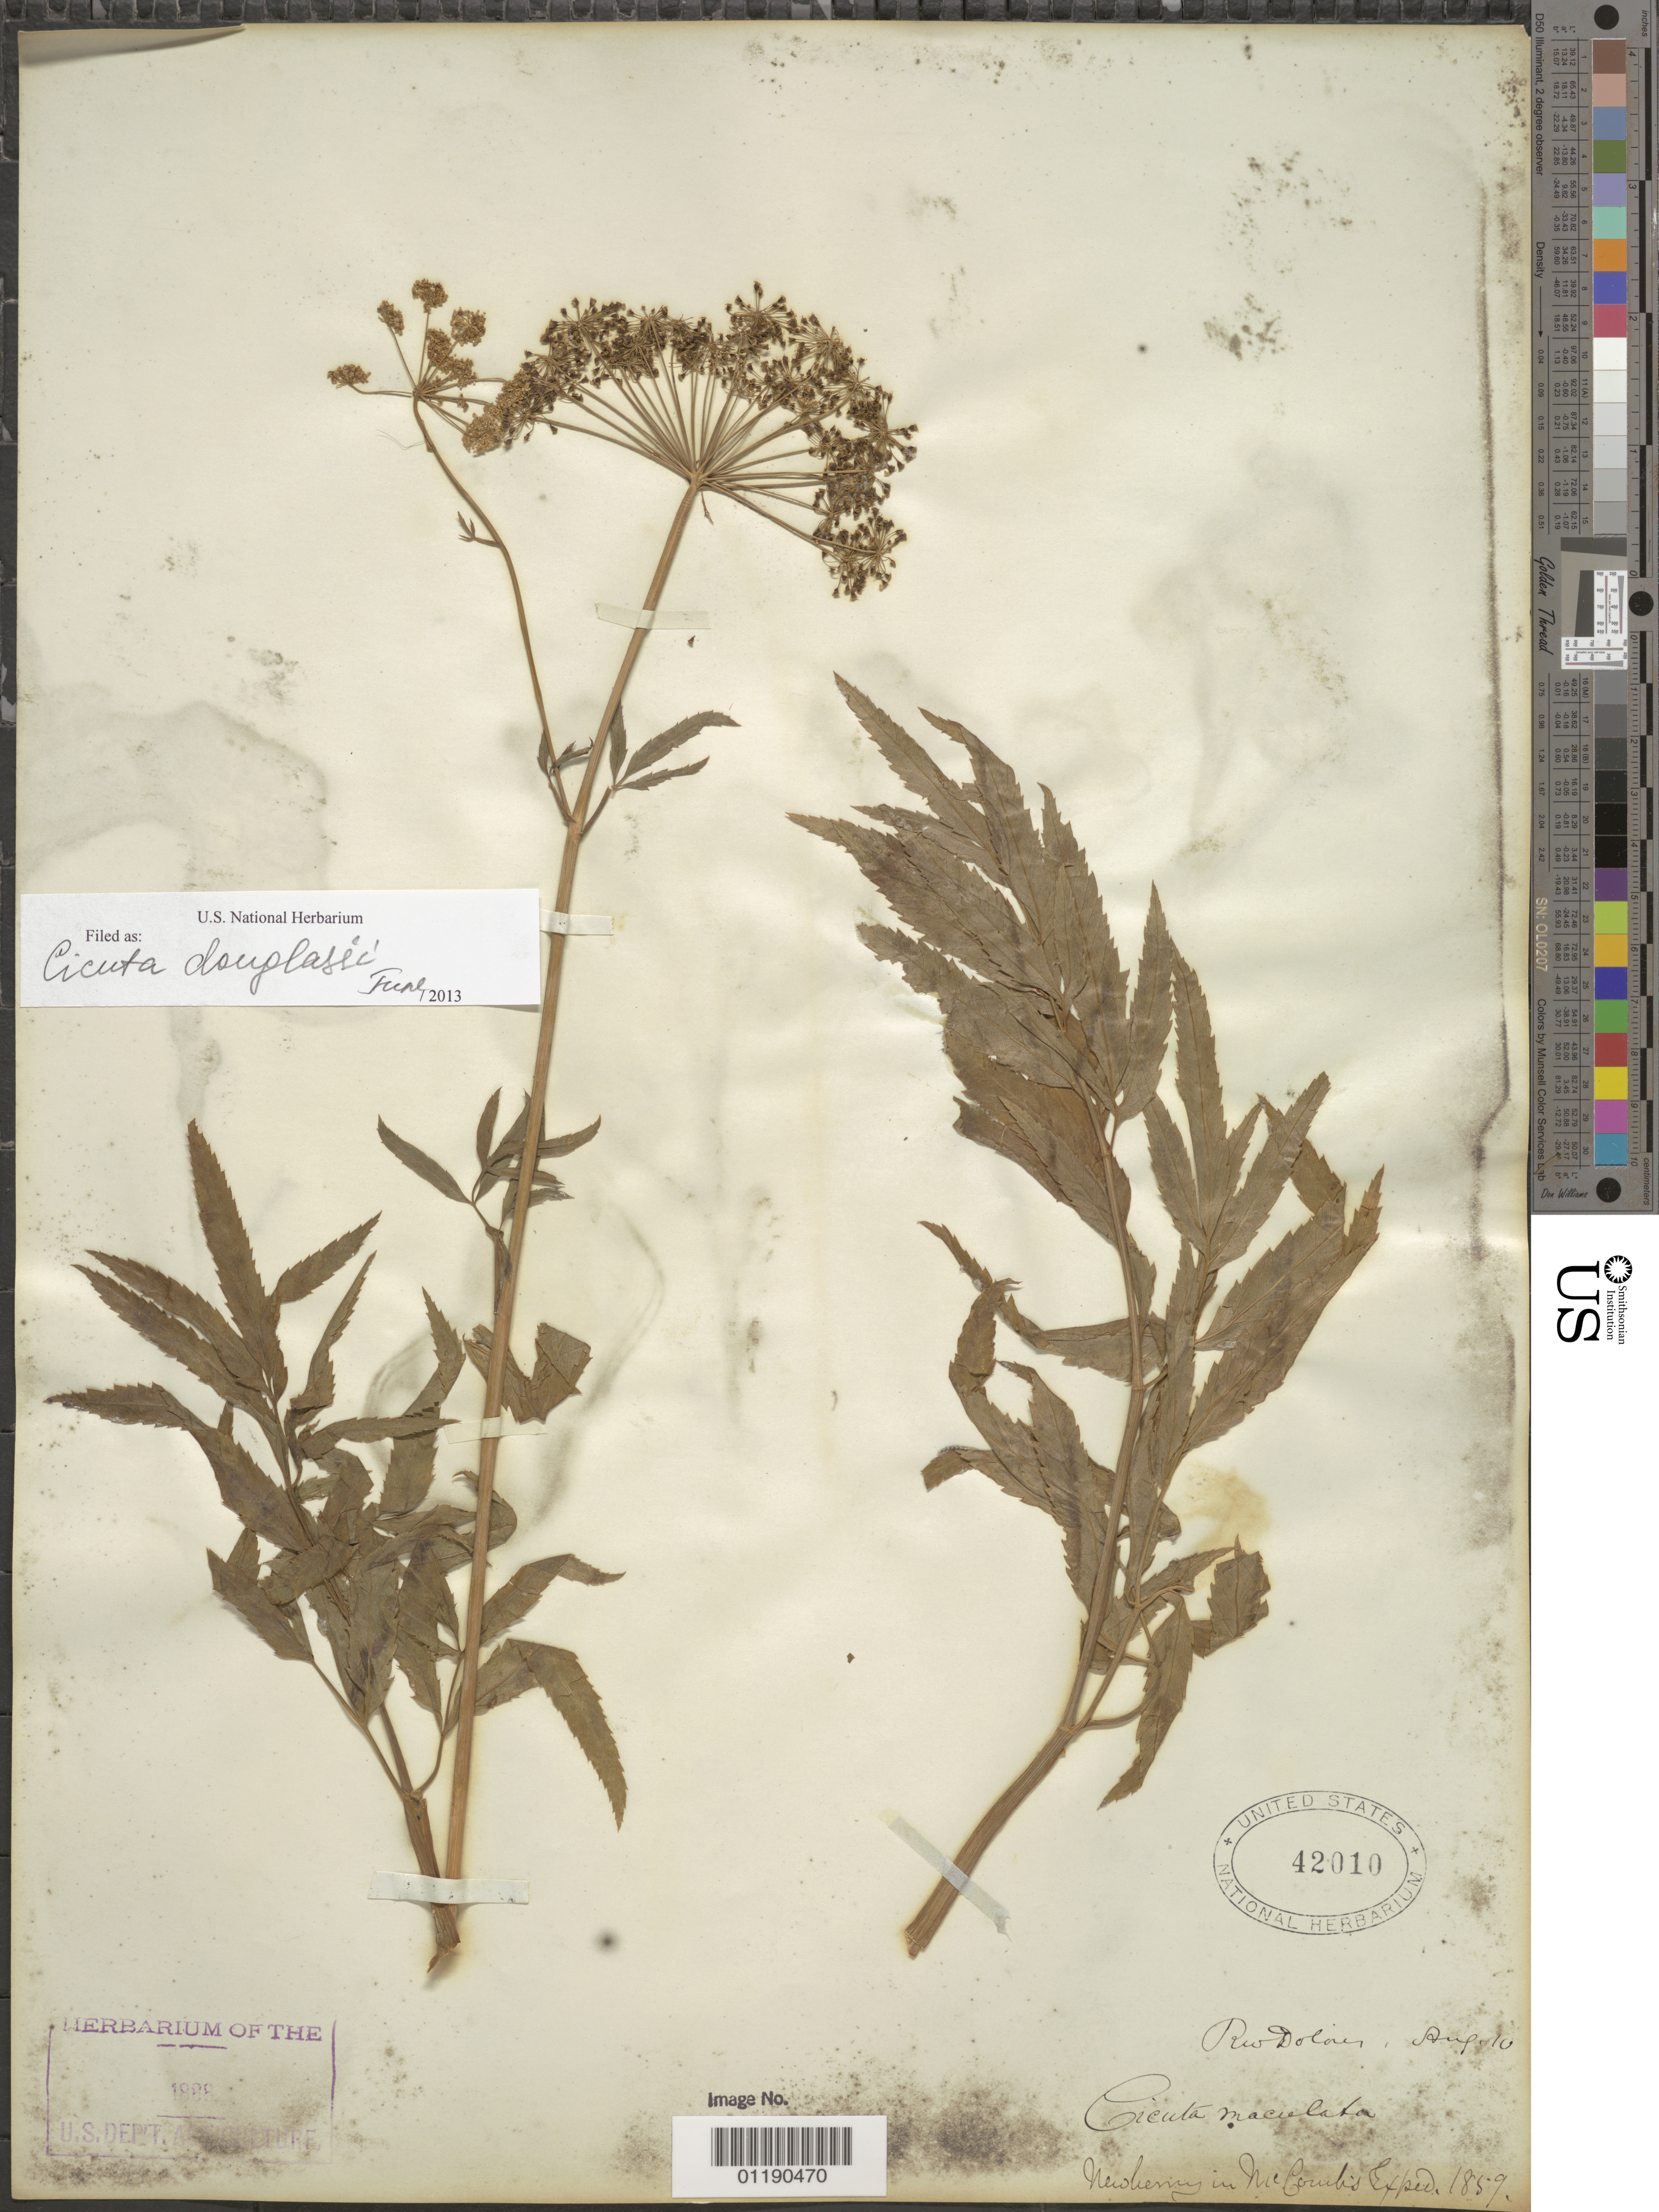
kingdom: Plantae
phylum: Tracheophyta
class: Magnoliopsida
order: Apiales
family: Apiaceae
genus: Cicuta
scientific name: Cicuta douglasii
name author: (DC.) J.M. Coult. & Rose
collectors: J. S. Newberry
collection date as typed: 10 Aug 1859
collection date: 1859-08-10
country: United States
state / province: Colorado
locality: Rio Dolores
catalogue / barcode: US 42010